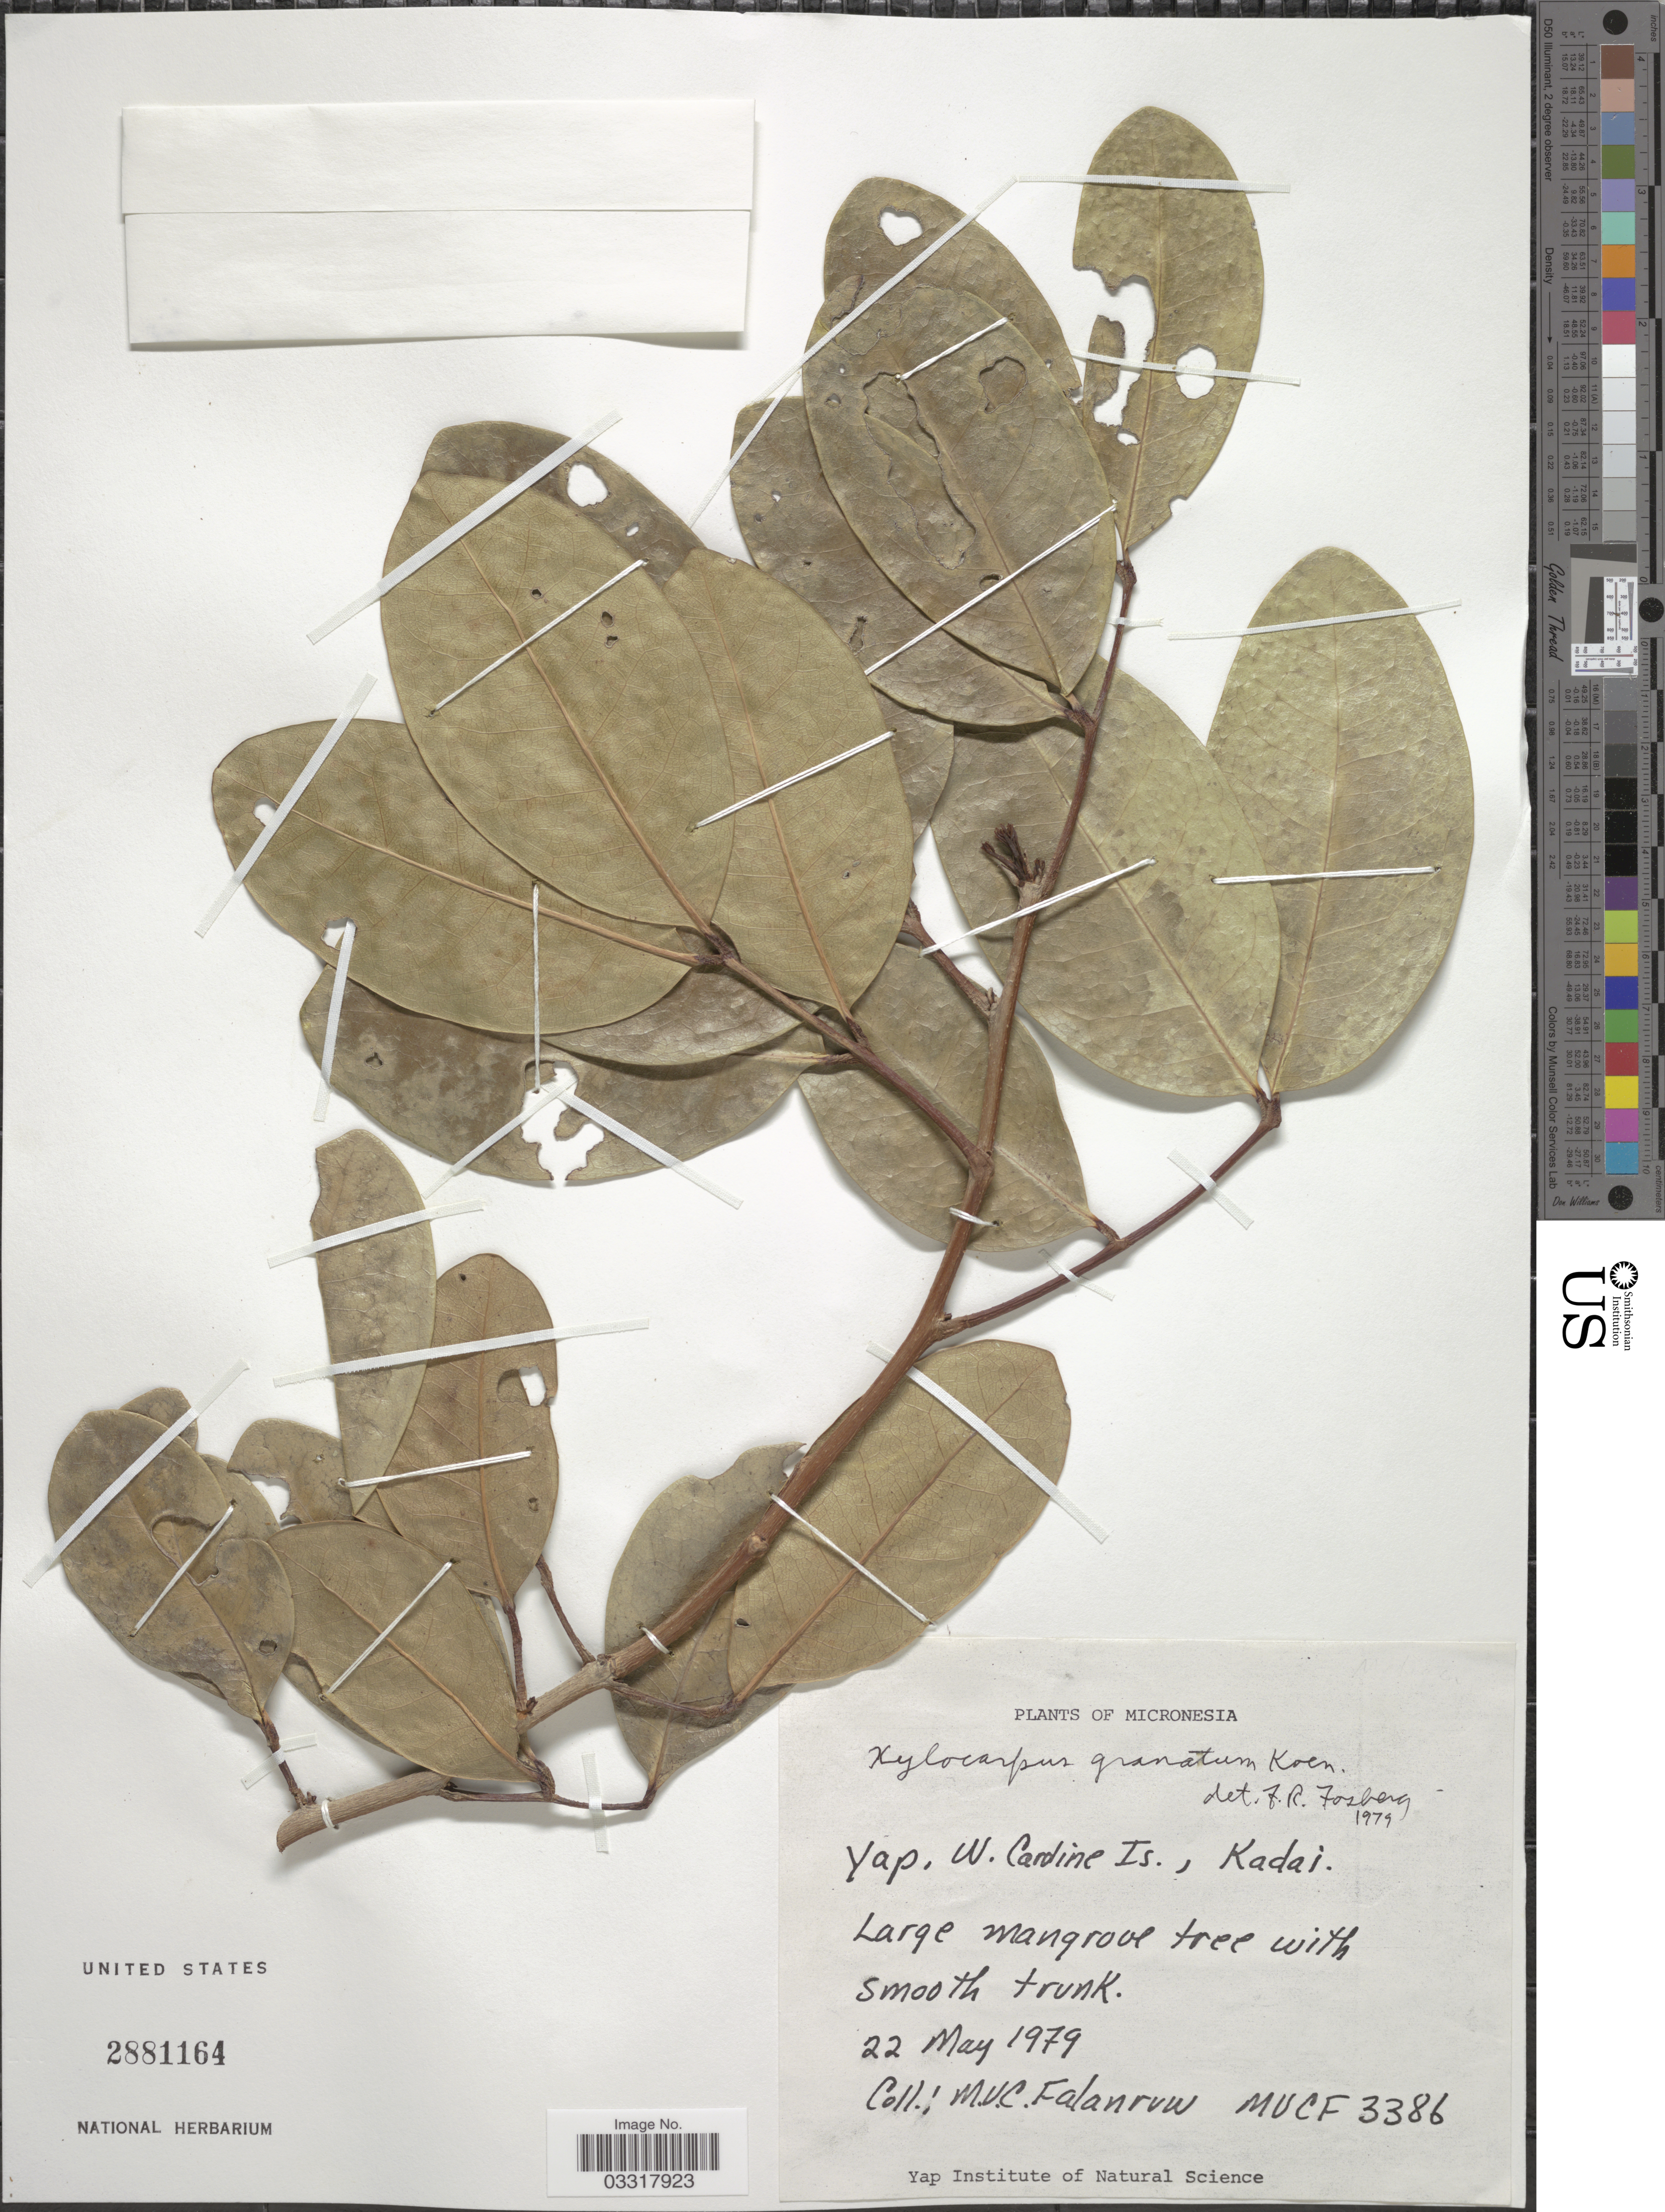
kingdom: Plantae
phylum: Tracheophyta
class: Magnoliopsida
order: Sapindales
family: Meliaceae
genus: Xylocarpus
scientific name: Xylocarpus granatum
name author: J. Koenig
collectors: M. V. Falanruw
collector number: MVCF 3386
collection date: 1979-05-22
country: Micronesia, Federated States of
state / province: Yap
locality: Yap, W. Caroline Is., Kadai.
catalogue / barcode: US 2881164